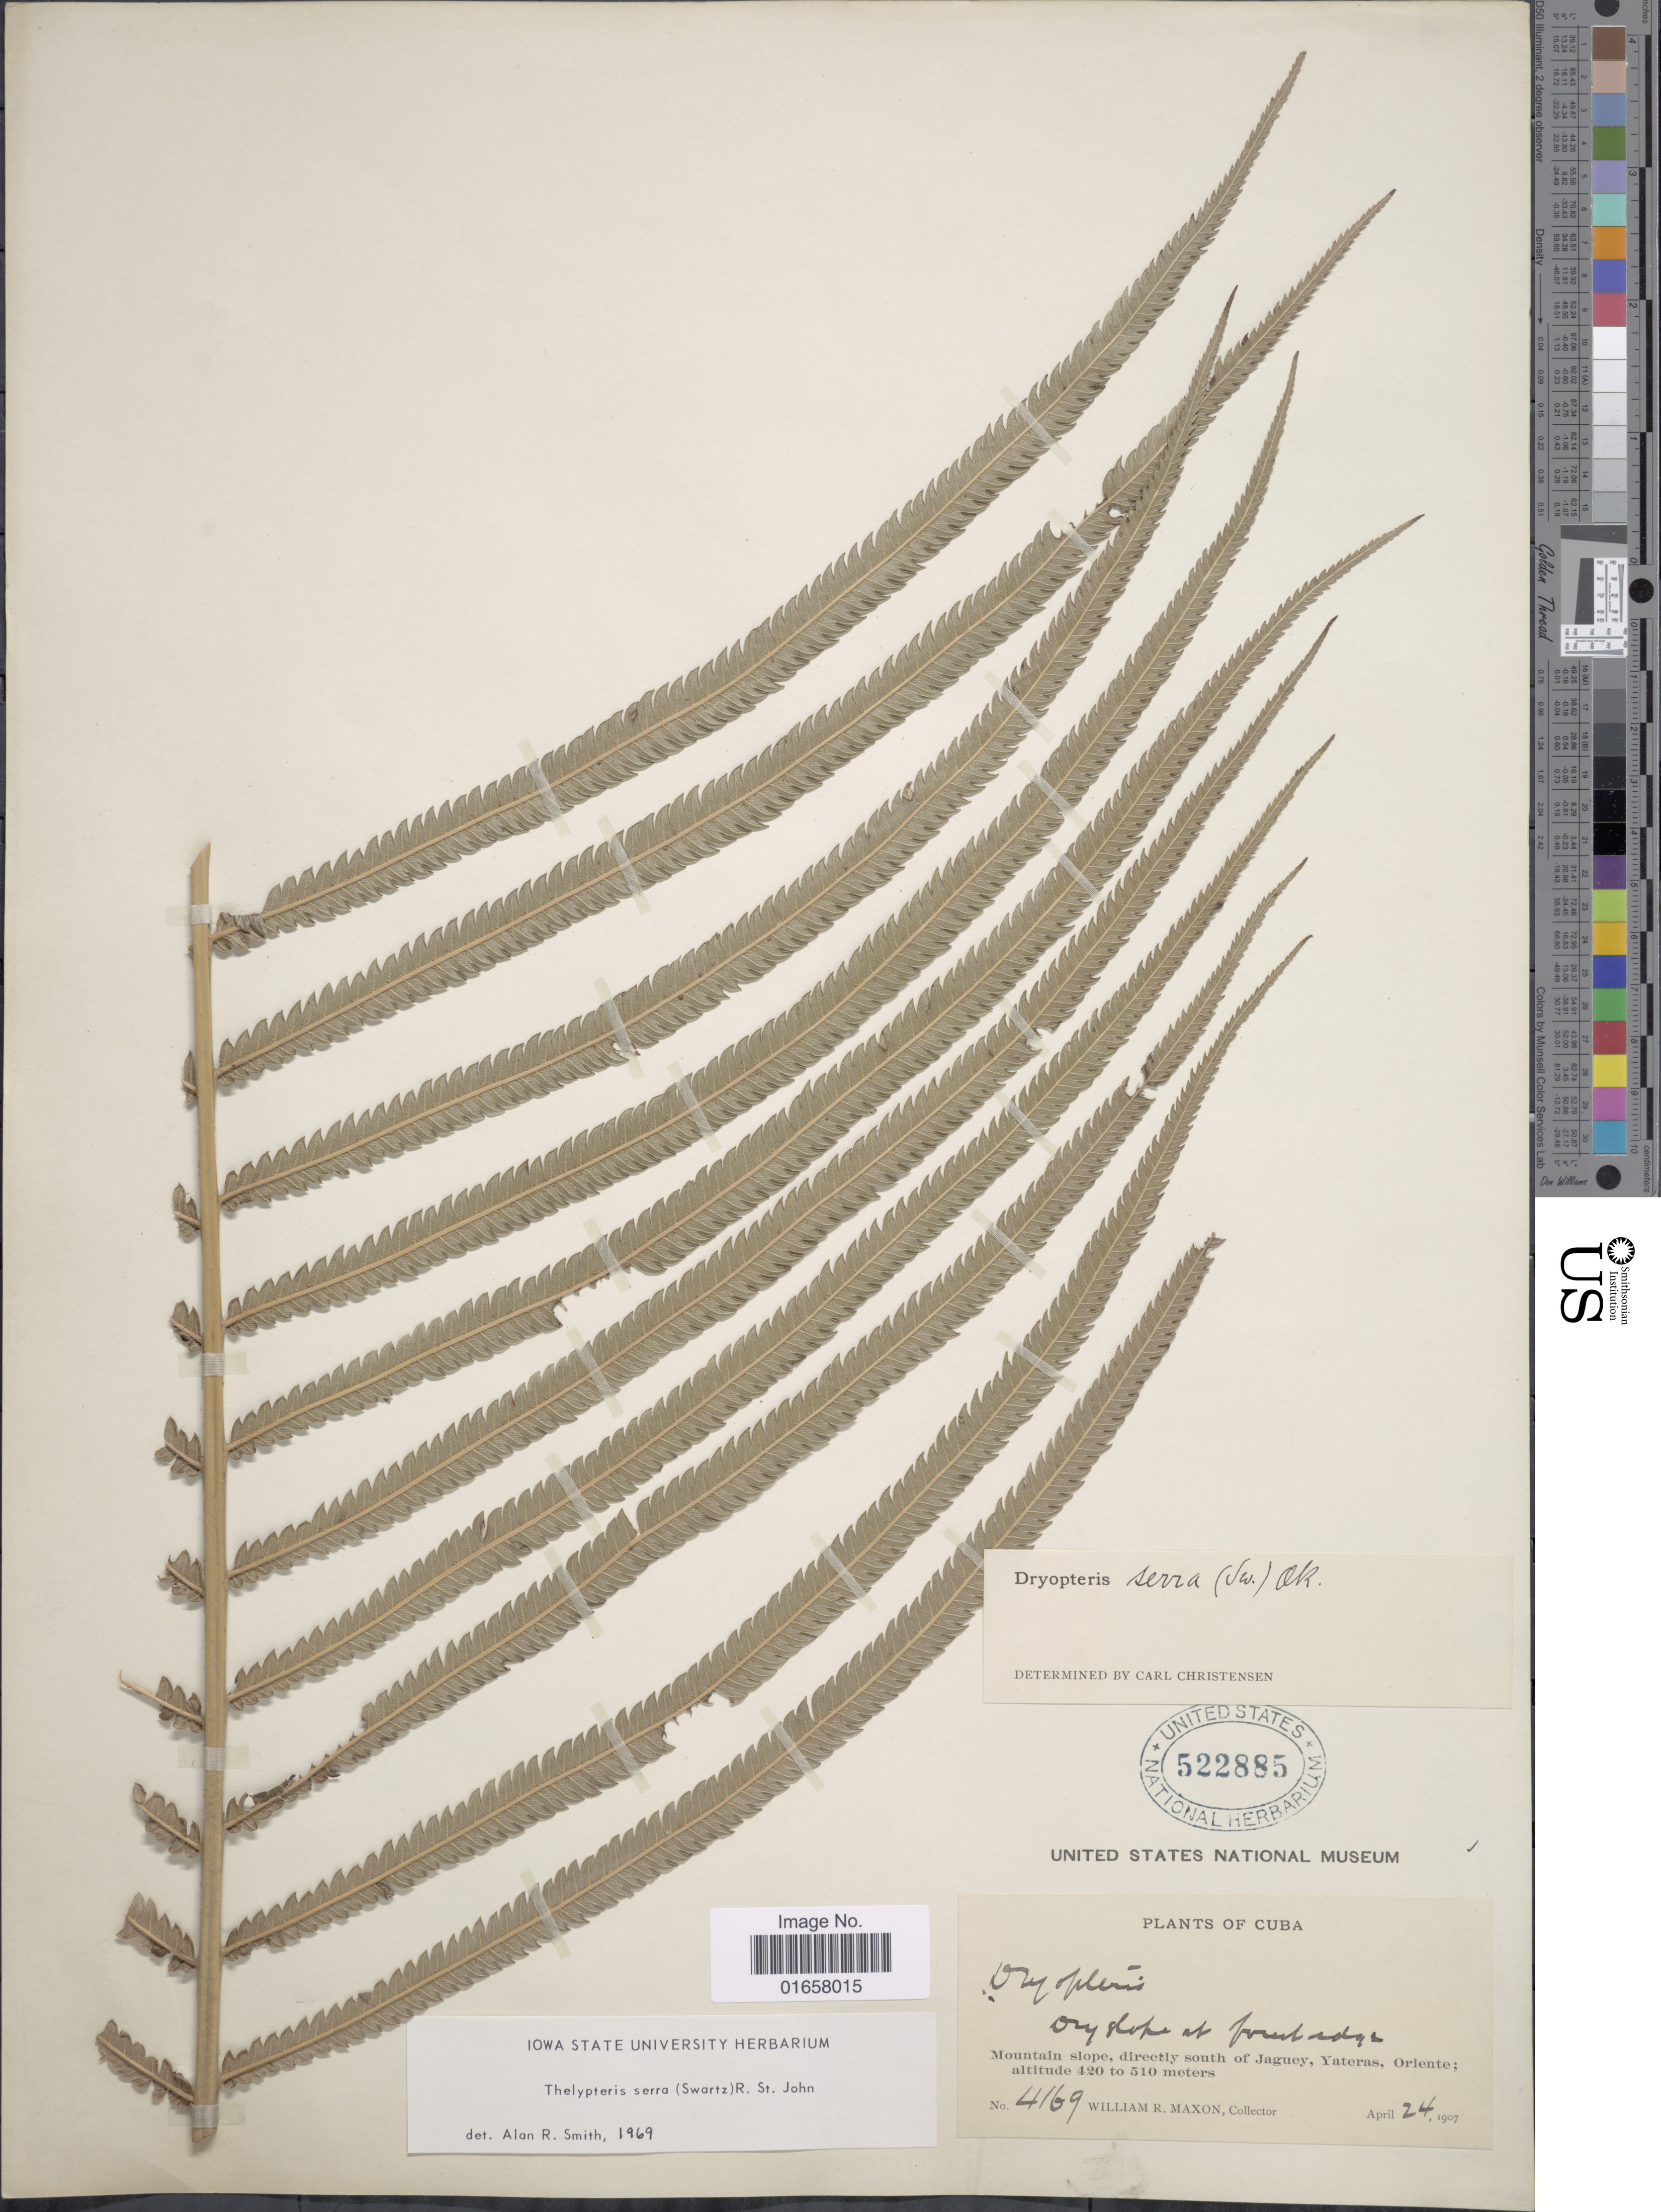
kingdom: Plantae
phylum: Tracheophyta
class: Polypodiopsida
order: Polypodiales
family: Thelypteridaceae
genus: Christella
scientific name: Christella serra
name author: (Sw.) Holttum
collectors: W. R. Maxon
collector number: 4169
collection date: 1907-04-24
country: Cuba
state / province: Oriente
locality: Cuba, Mountain slope, directly south of Jaguey, Yateras, Oriente.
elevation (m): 420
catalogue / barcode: US 522885